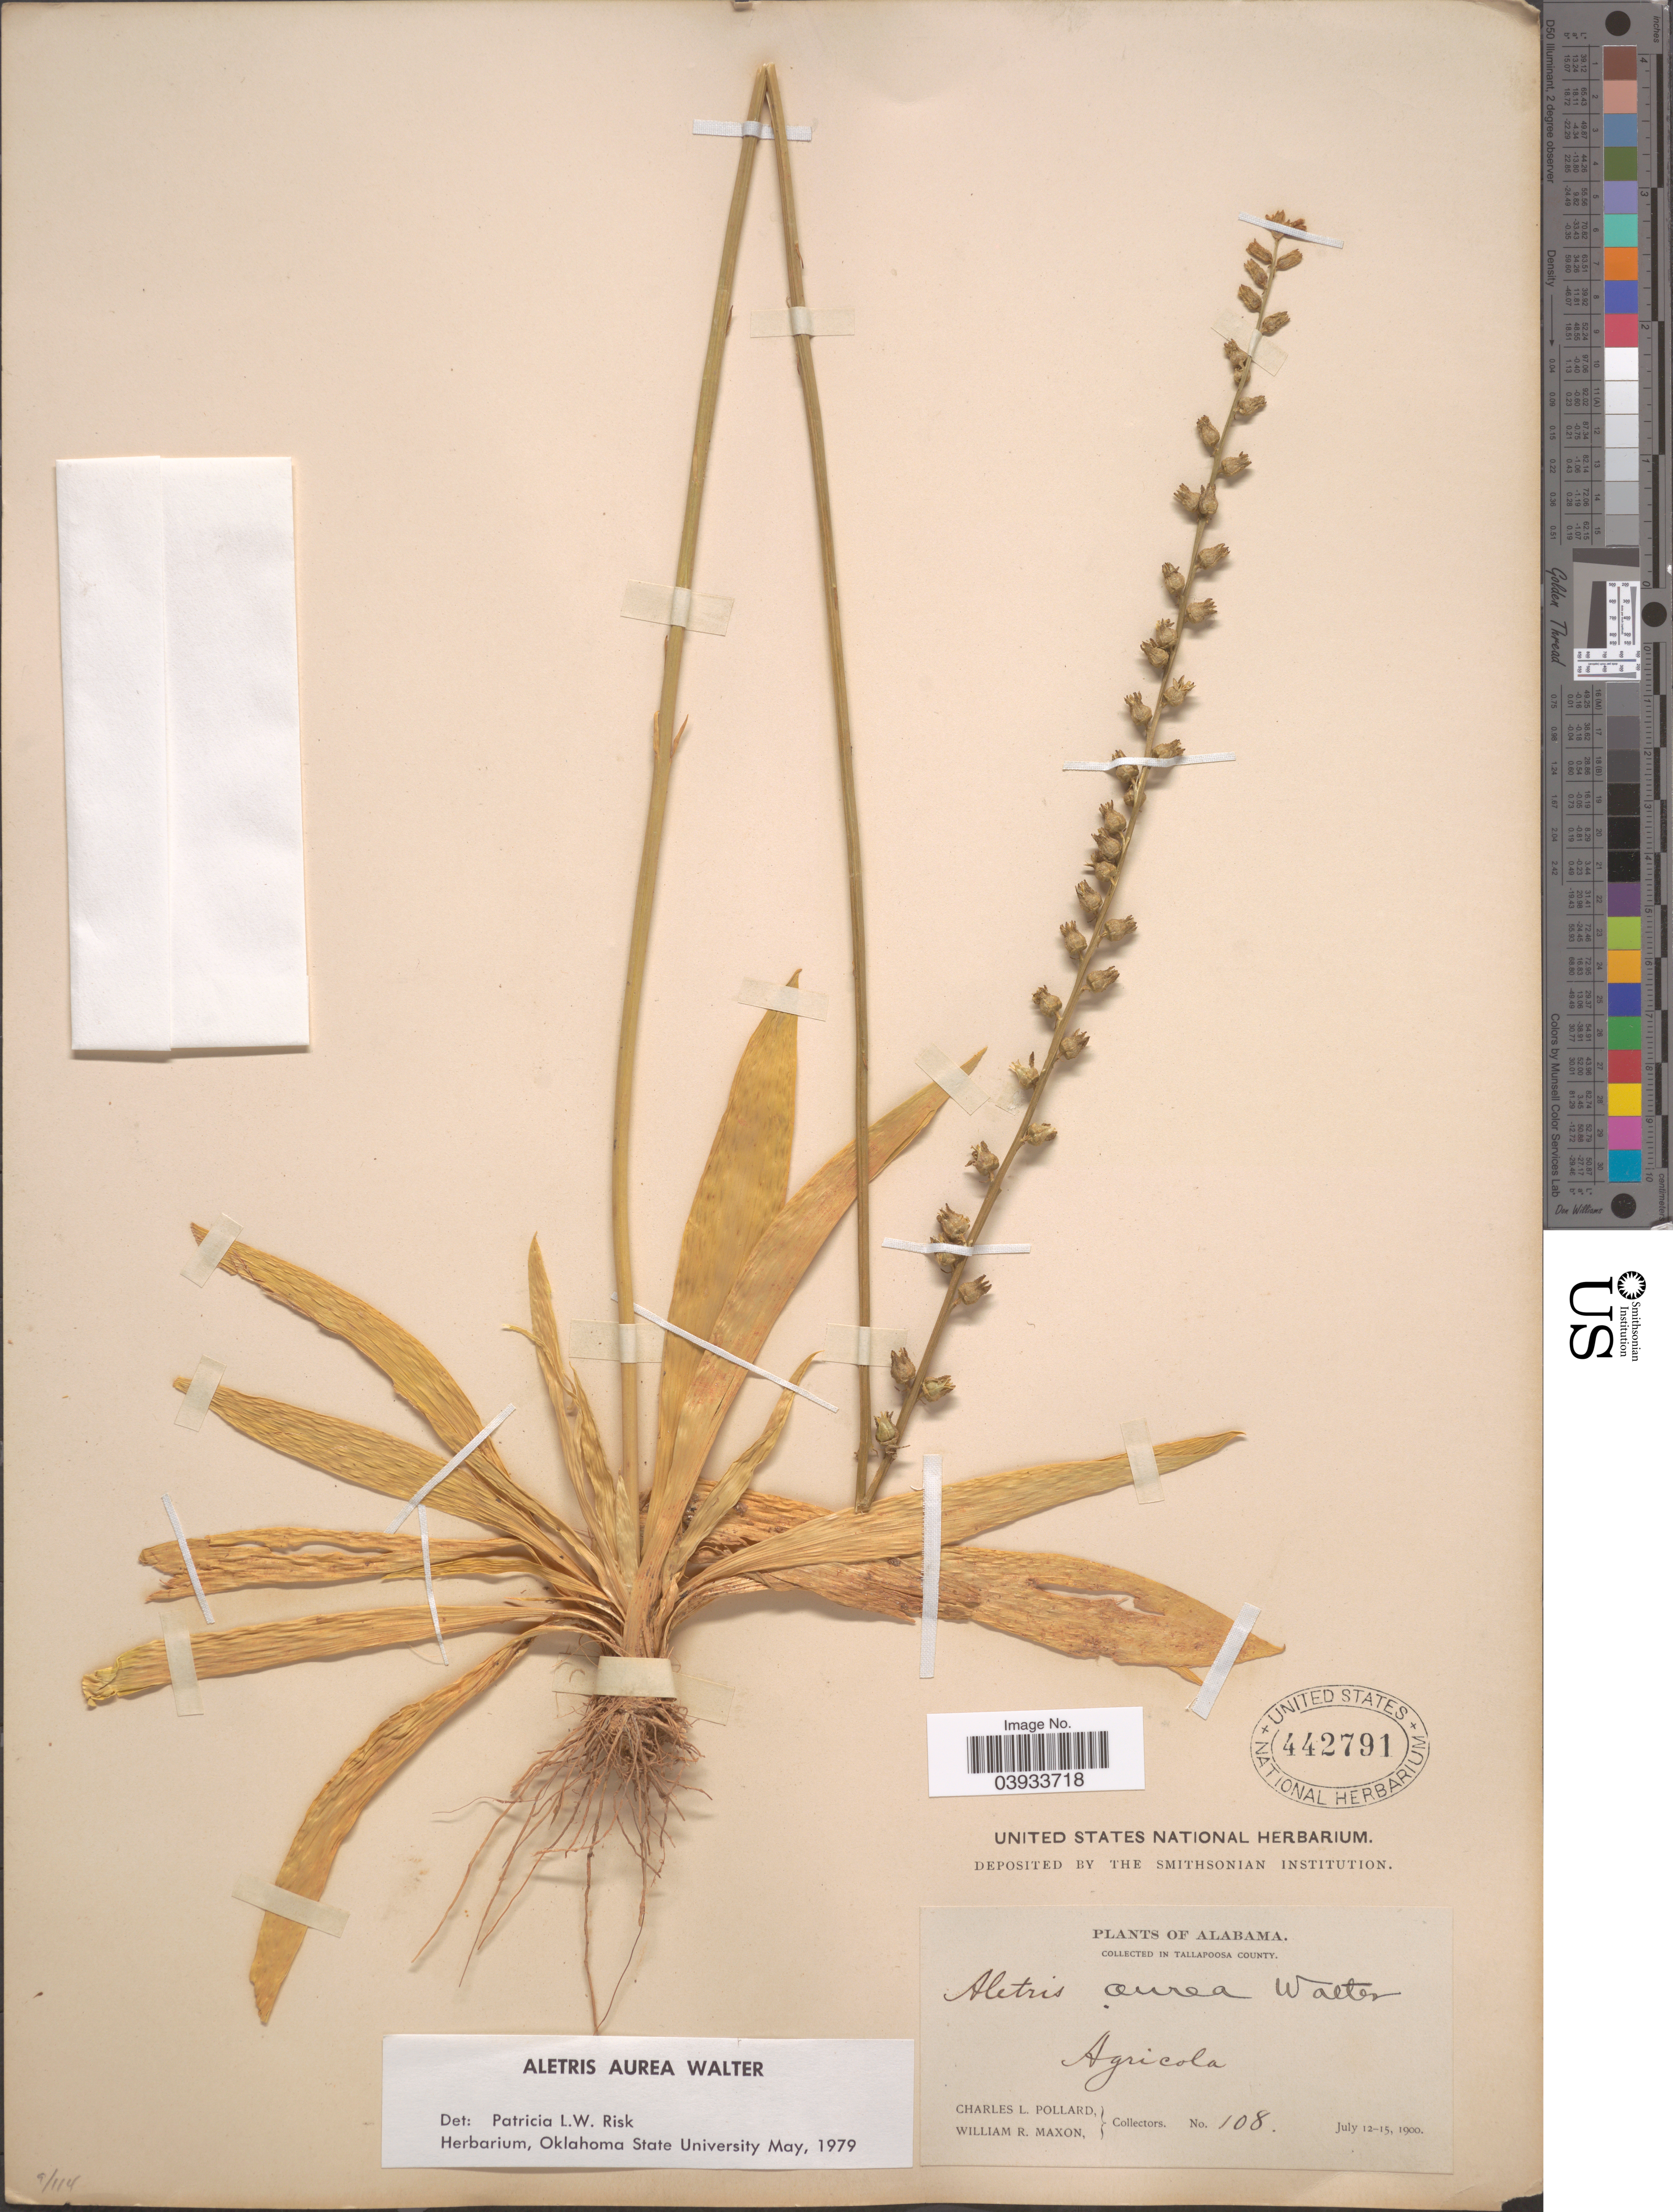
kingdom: Plantae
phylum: Tracheophyta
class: Liliopsida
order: Dioscoreales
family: Nartheciaceae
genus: Aletris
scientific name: Aletris aurea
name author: Walter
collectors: C. L. Pollard & W. R. Maxon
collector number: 108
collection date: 1900-07-12/1900-07-15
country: United States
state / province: Alabama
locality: Tallapoosa County. Agricola.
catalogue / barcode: US 442791